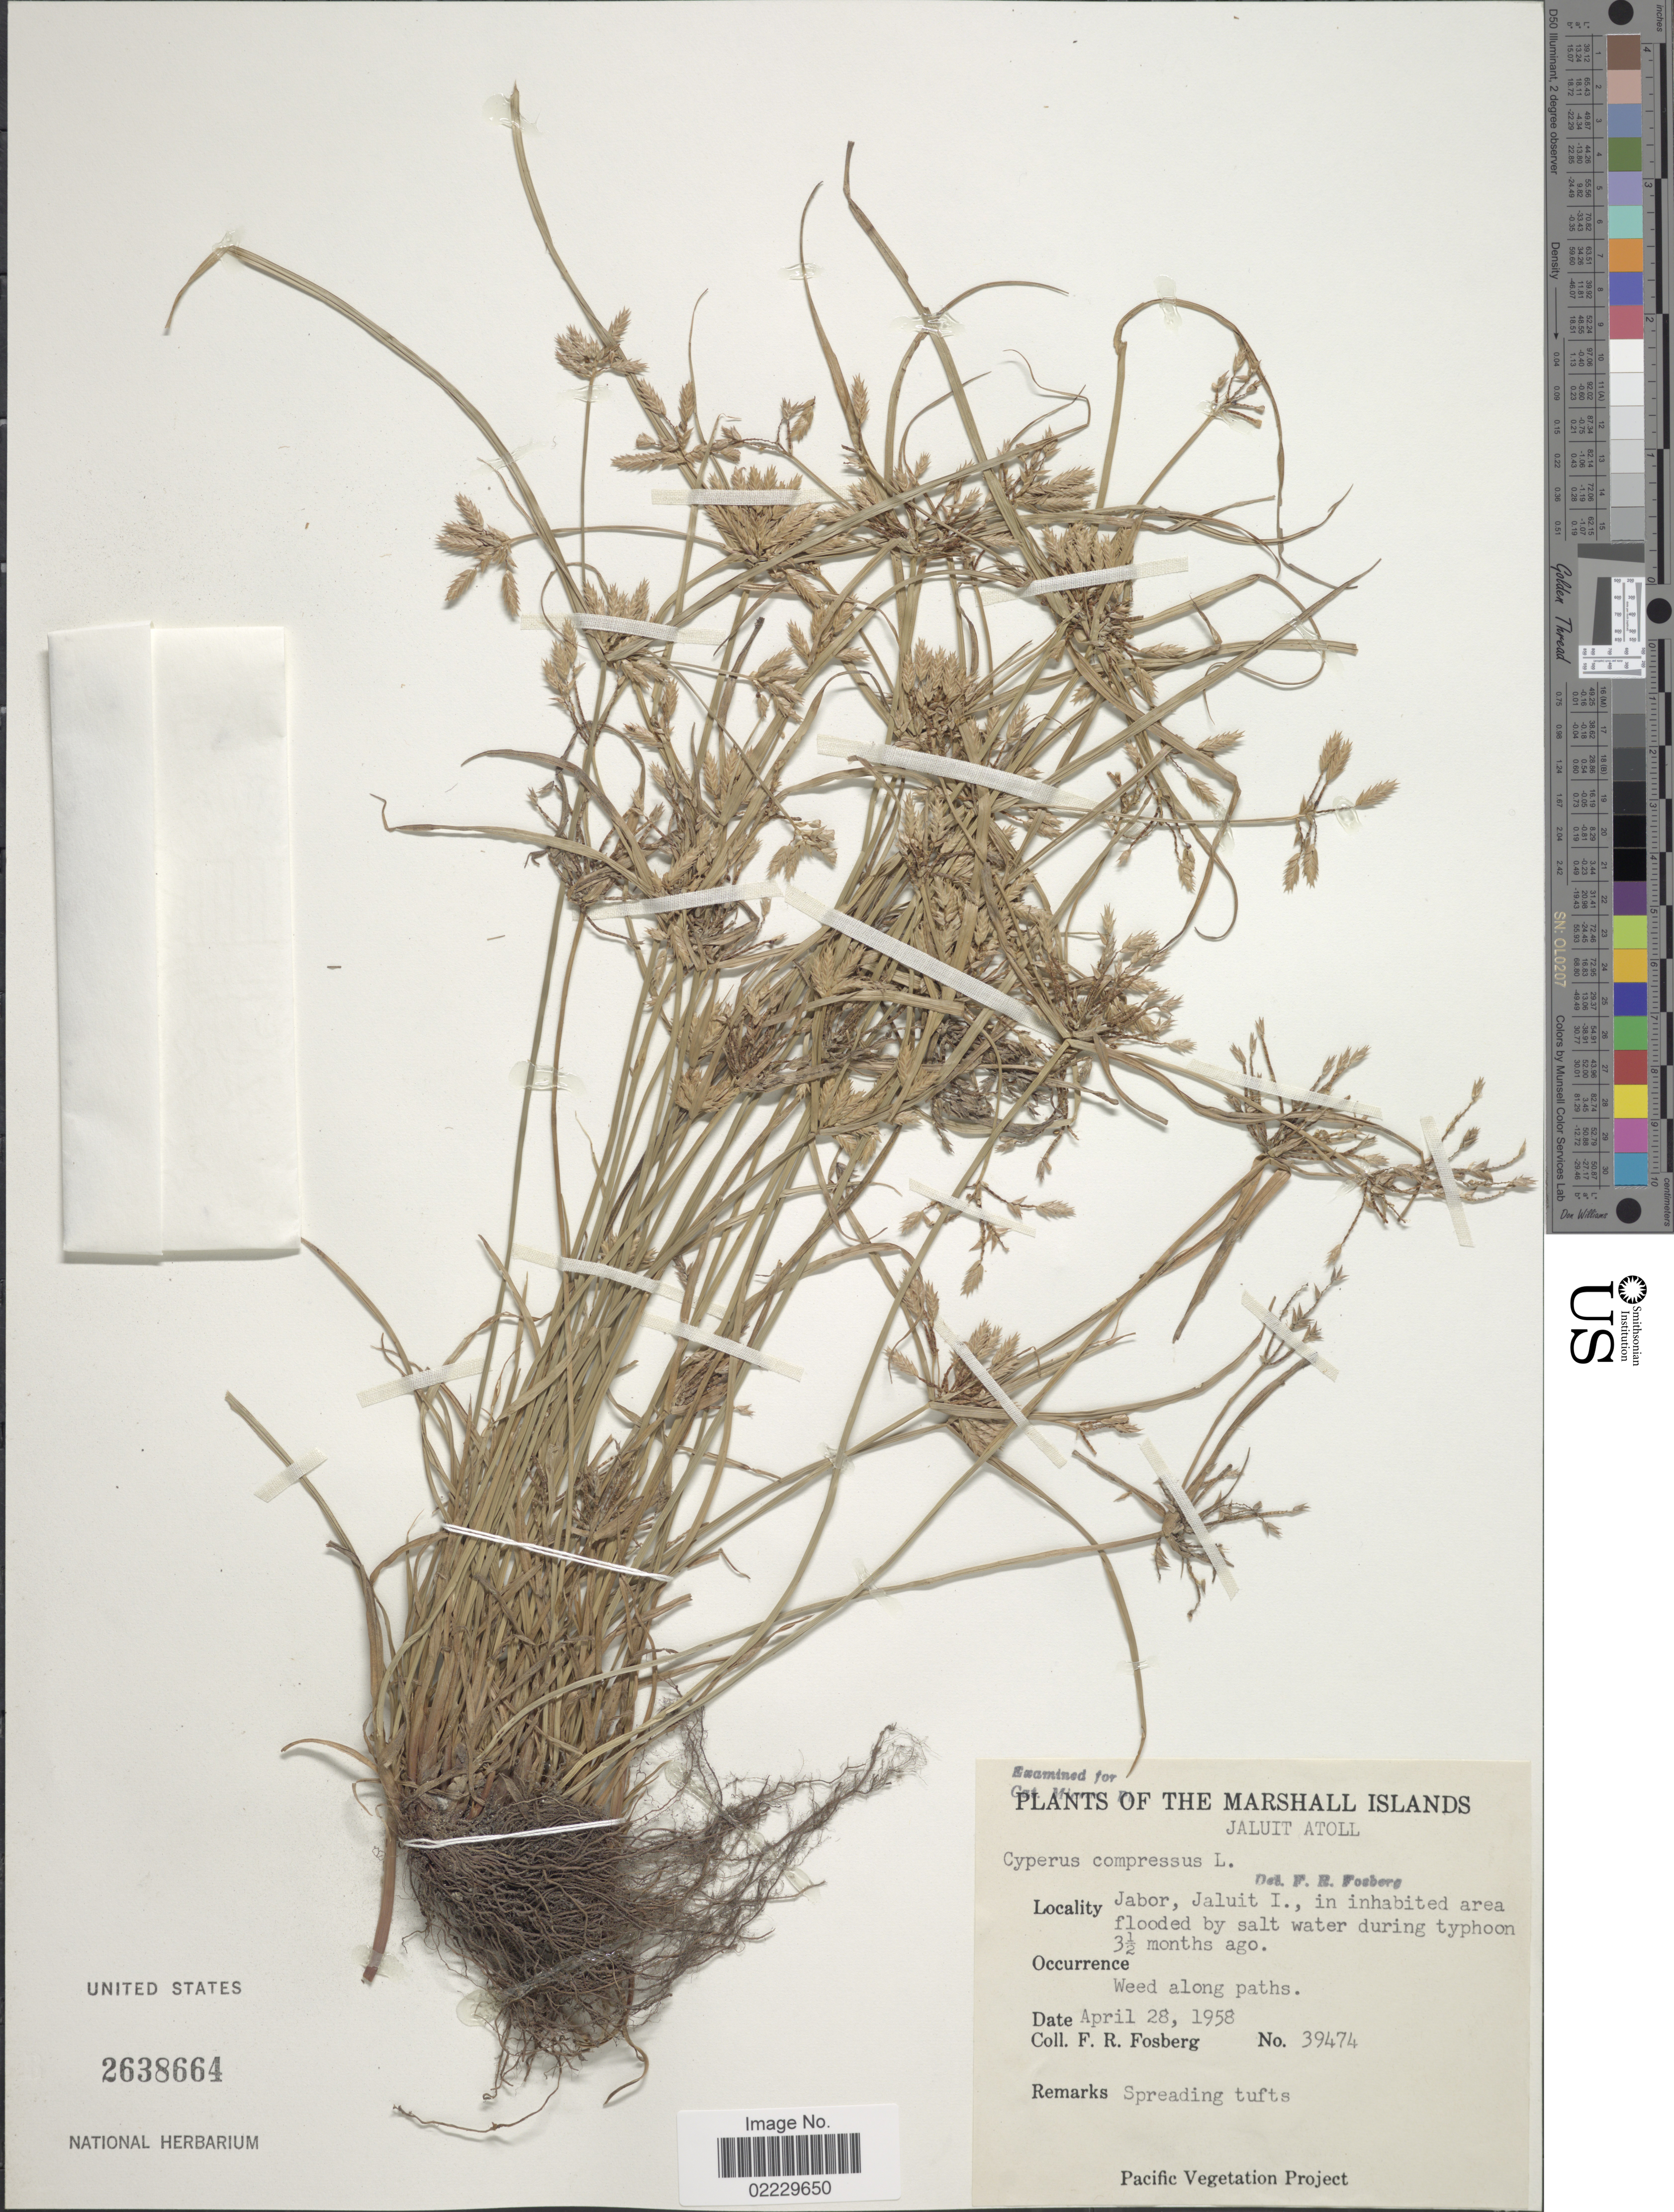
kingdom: Plantae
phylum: Tracheophyta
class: Liliopsida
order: Poales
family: Cyperaceae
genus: Cyperus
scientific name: Cyperus compressus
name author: L.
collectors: F. R. Fosberg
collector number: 39474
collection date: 1958-04-28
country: Marshall Islands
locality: Jaluit Atoll, Jabor, Jaluit I.,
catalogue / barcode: US 2638664